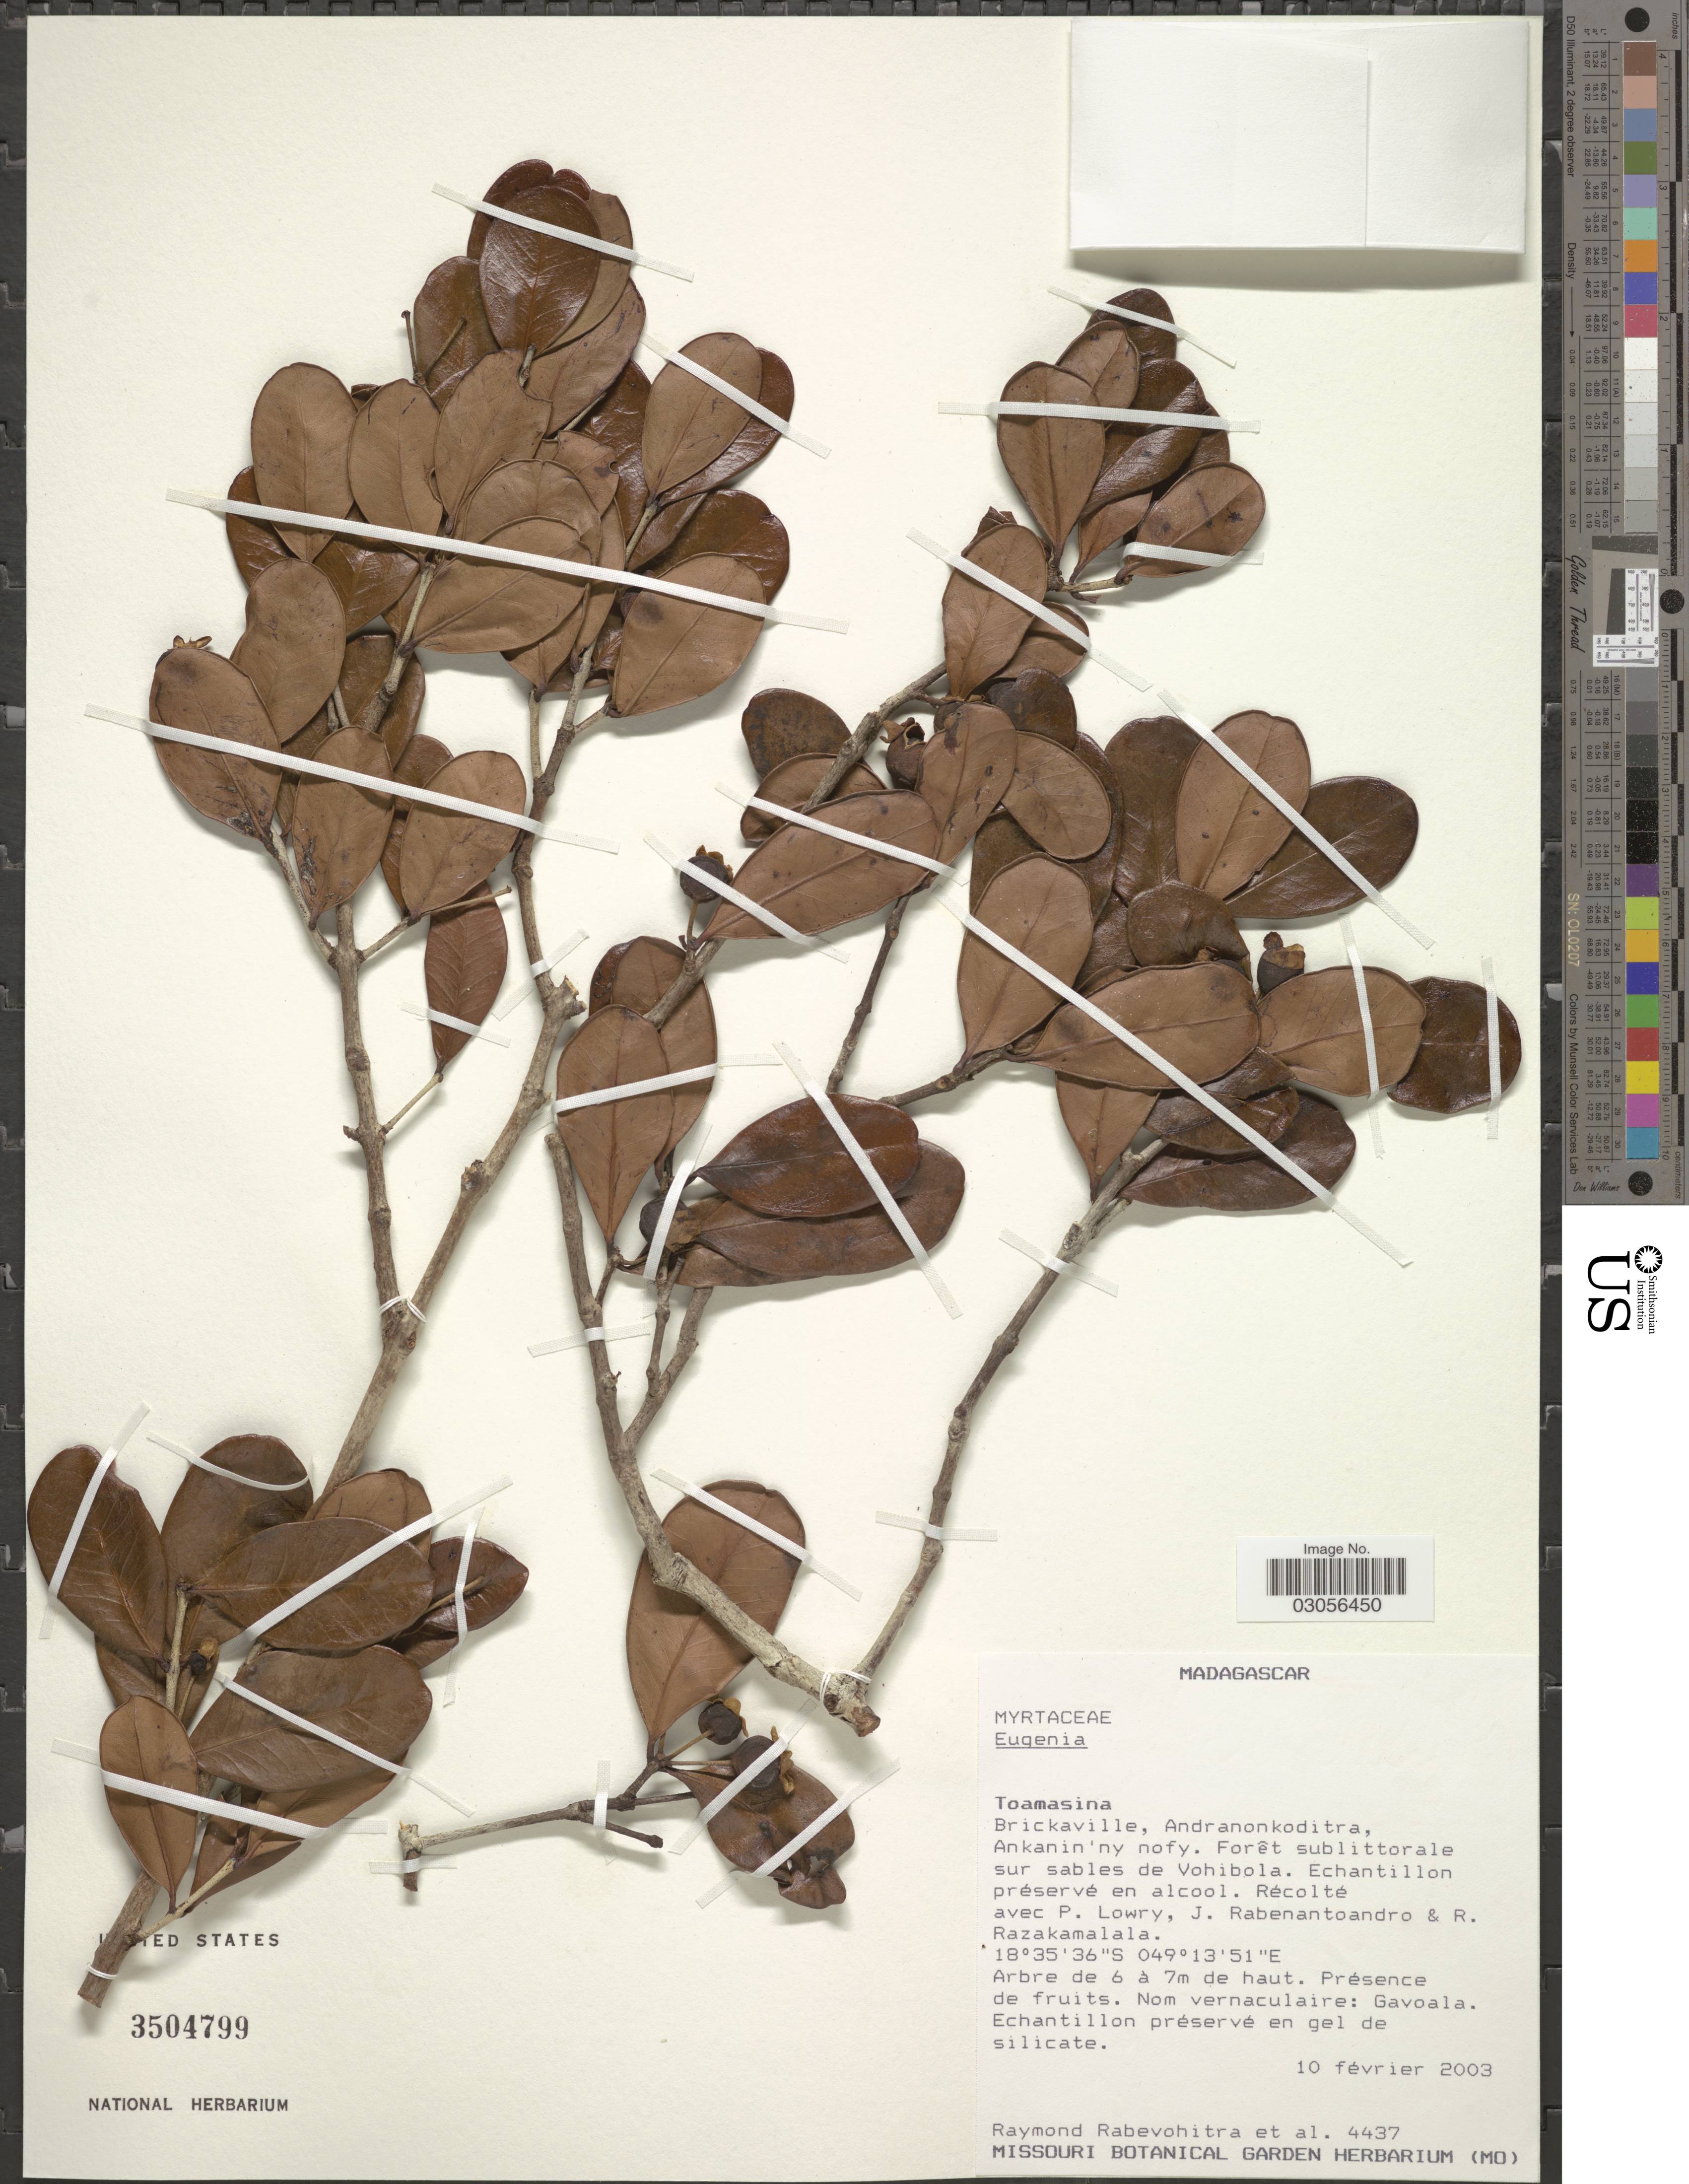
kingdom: Plantae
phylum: Tracheophyta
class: Magnoliopsida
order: Myrtales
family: Myrtaceae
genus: Eugenia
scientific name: Eugenia cassinoides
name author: Lam.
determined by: Phillipson, P. B.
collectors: R. Rabevohitra, P. Lowry, J. Rabenantoandro & R. Razakamalala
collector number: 4437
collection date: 2003-02-10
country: Madagascar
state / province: Atsinanana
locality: Brickaville, Andranonkoditra, Ankanin'ny nofy. Forêt sublittorale sur sables de Vohibola.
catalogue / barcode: US 3504799